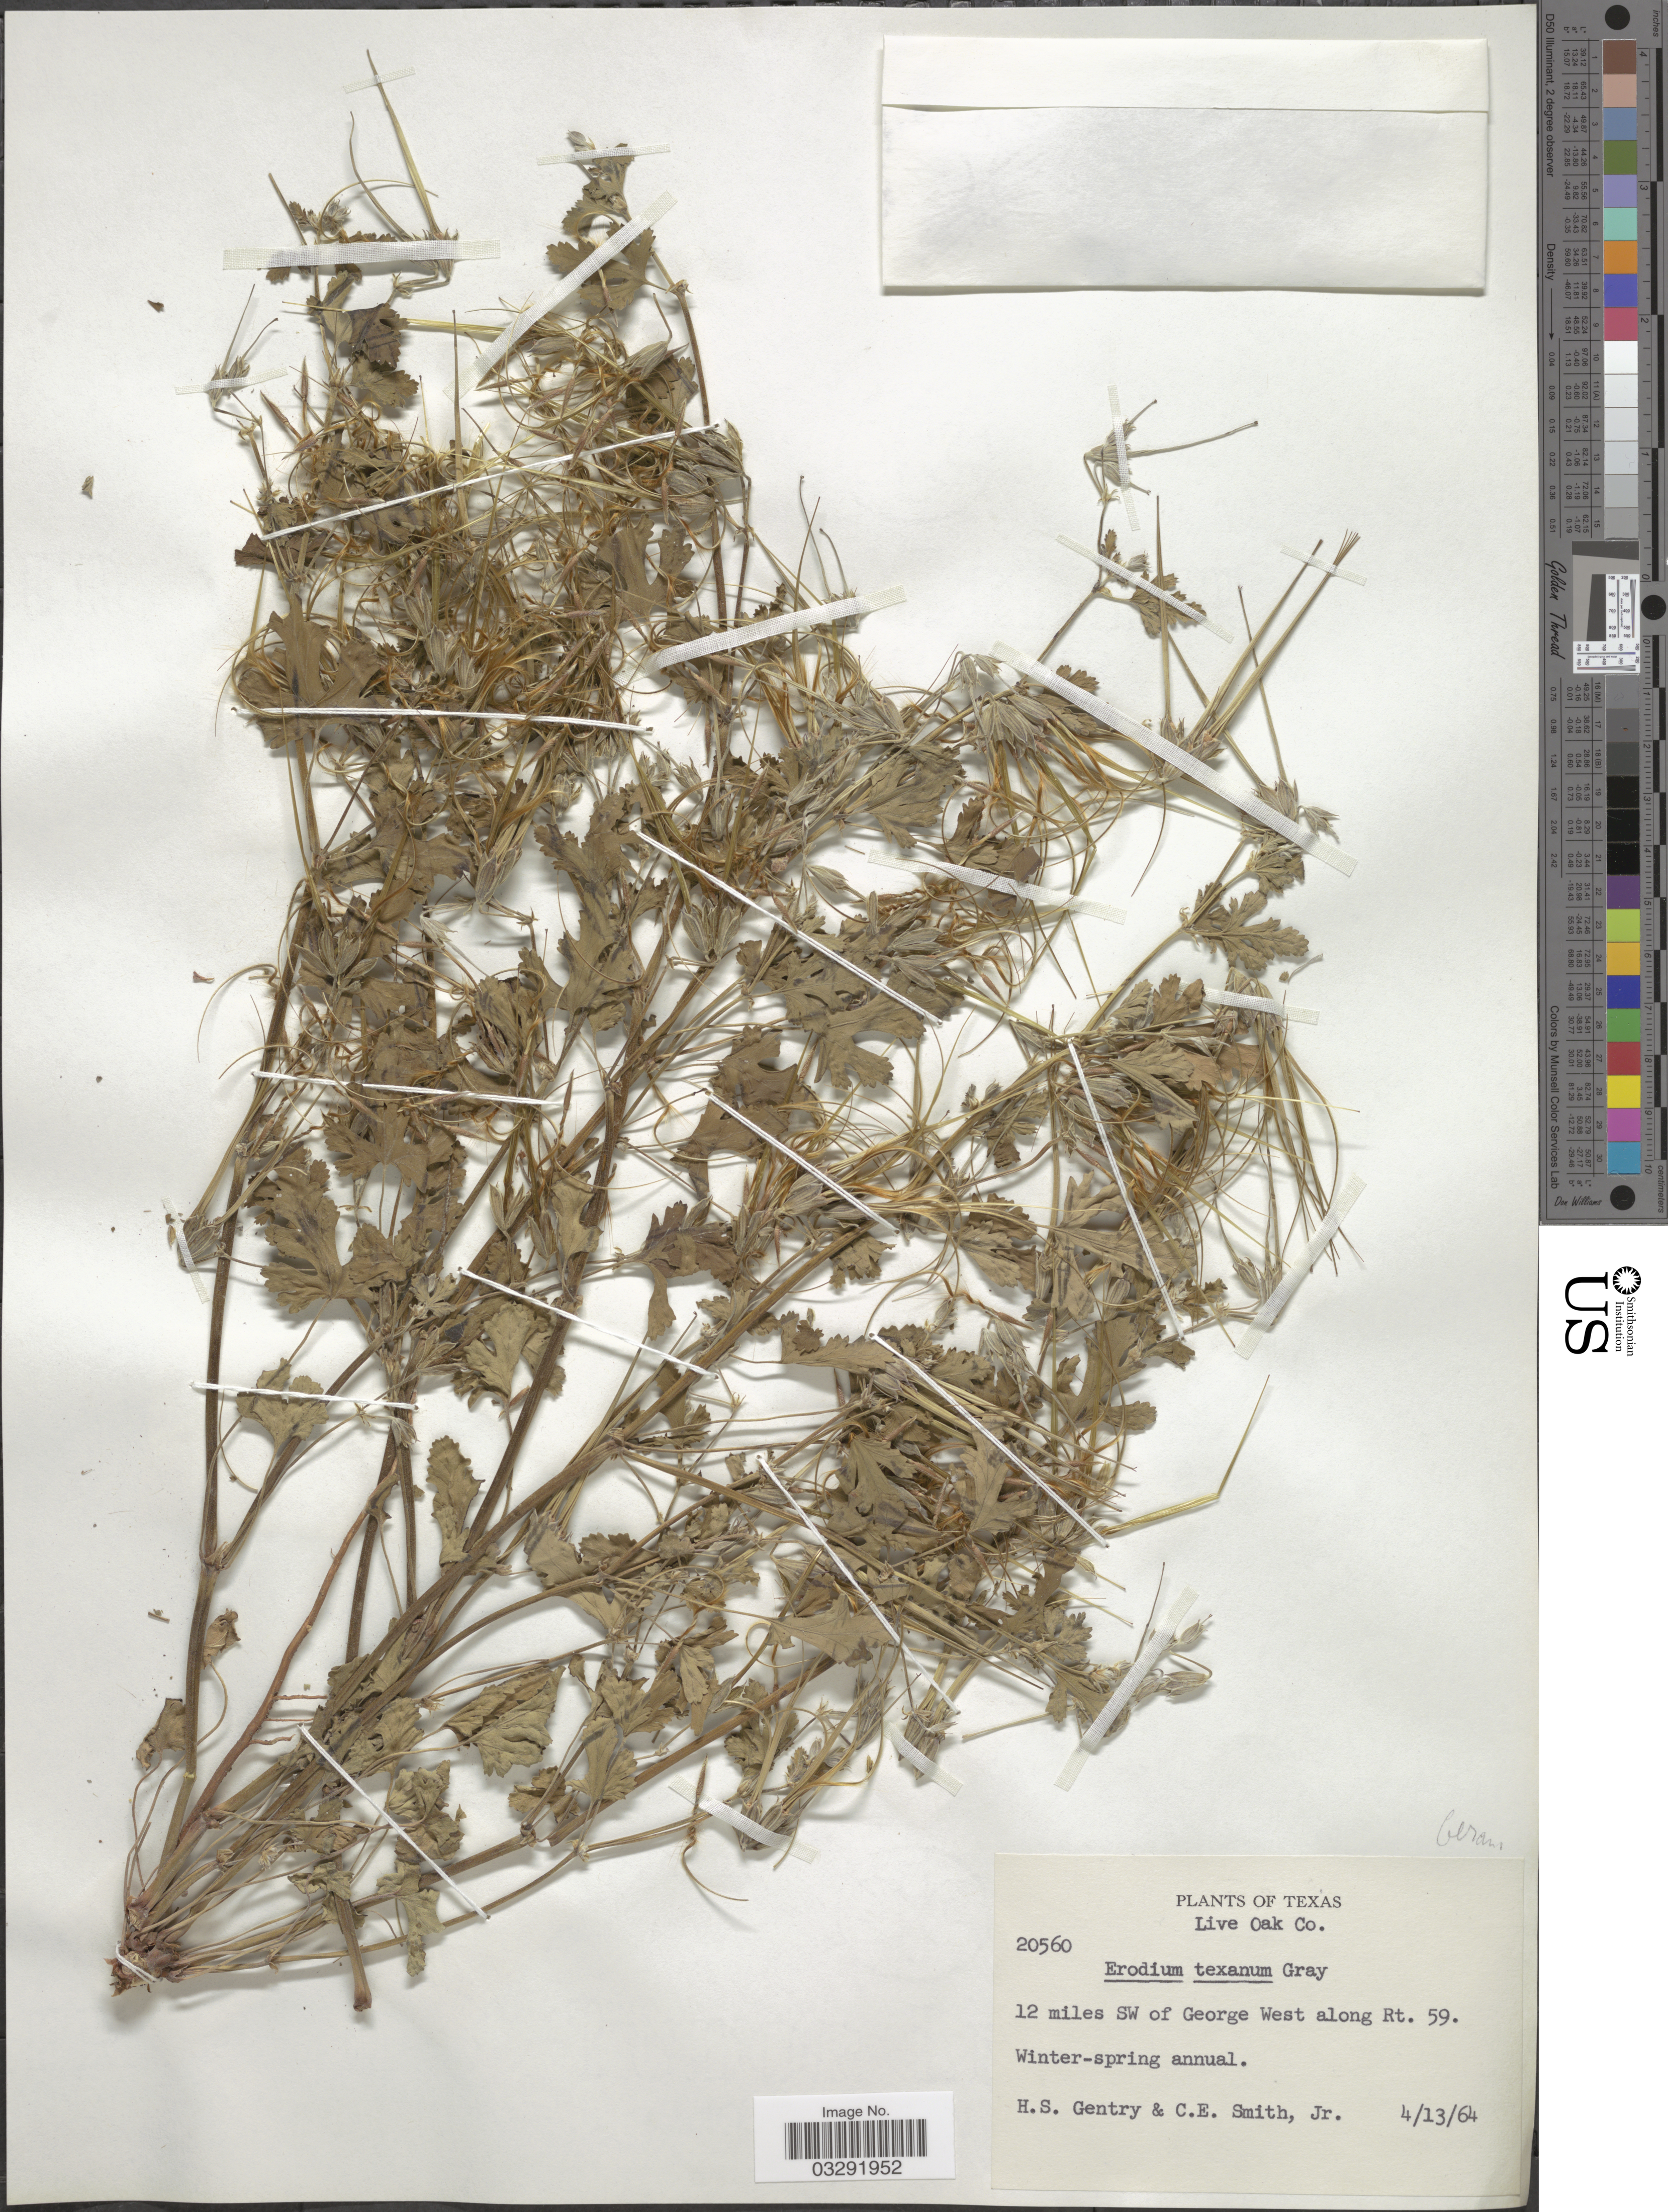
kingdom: Plantae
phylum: Tracheophyta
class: Magnoliopsida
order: Geraniales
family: Geraniaceae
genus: Erodium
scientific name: Erodium texanum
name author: A. Gray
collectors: H. S. Gentry & C. E. Smith Jr.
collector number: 20560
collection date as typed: Transcribed d/m/y: 13/4/64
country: United States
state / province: Texas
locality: Live Oak Co. 12 miles SW of George West along Rt. 59.